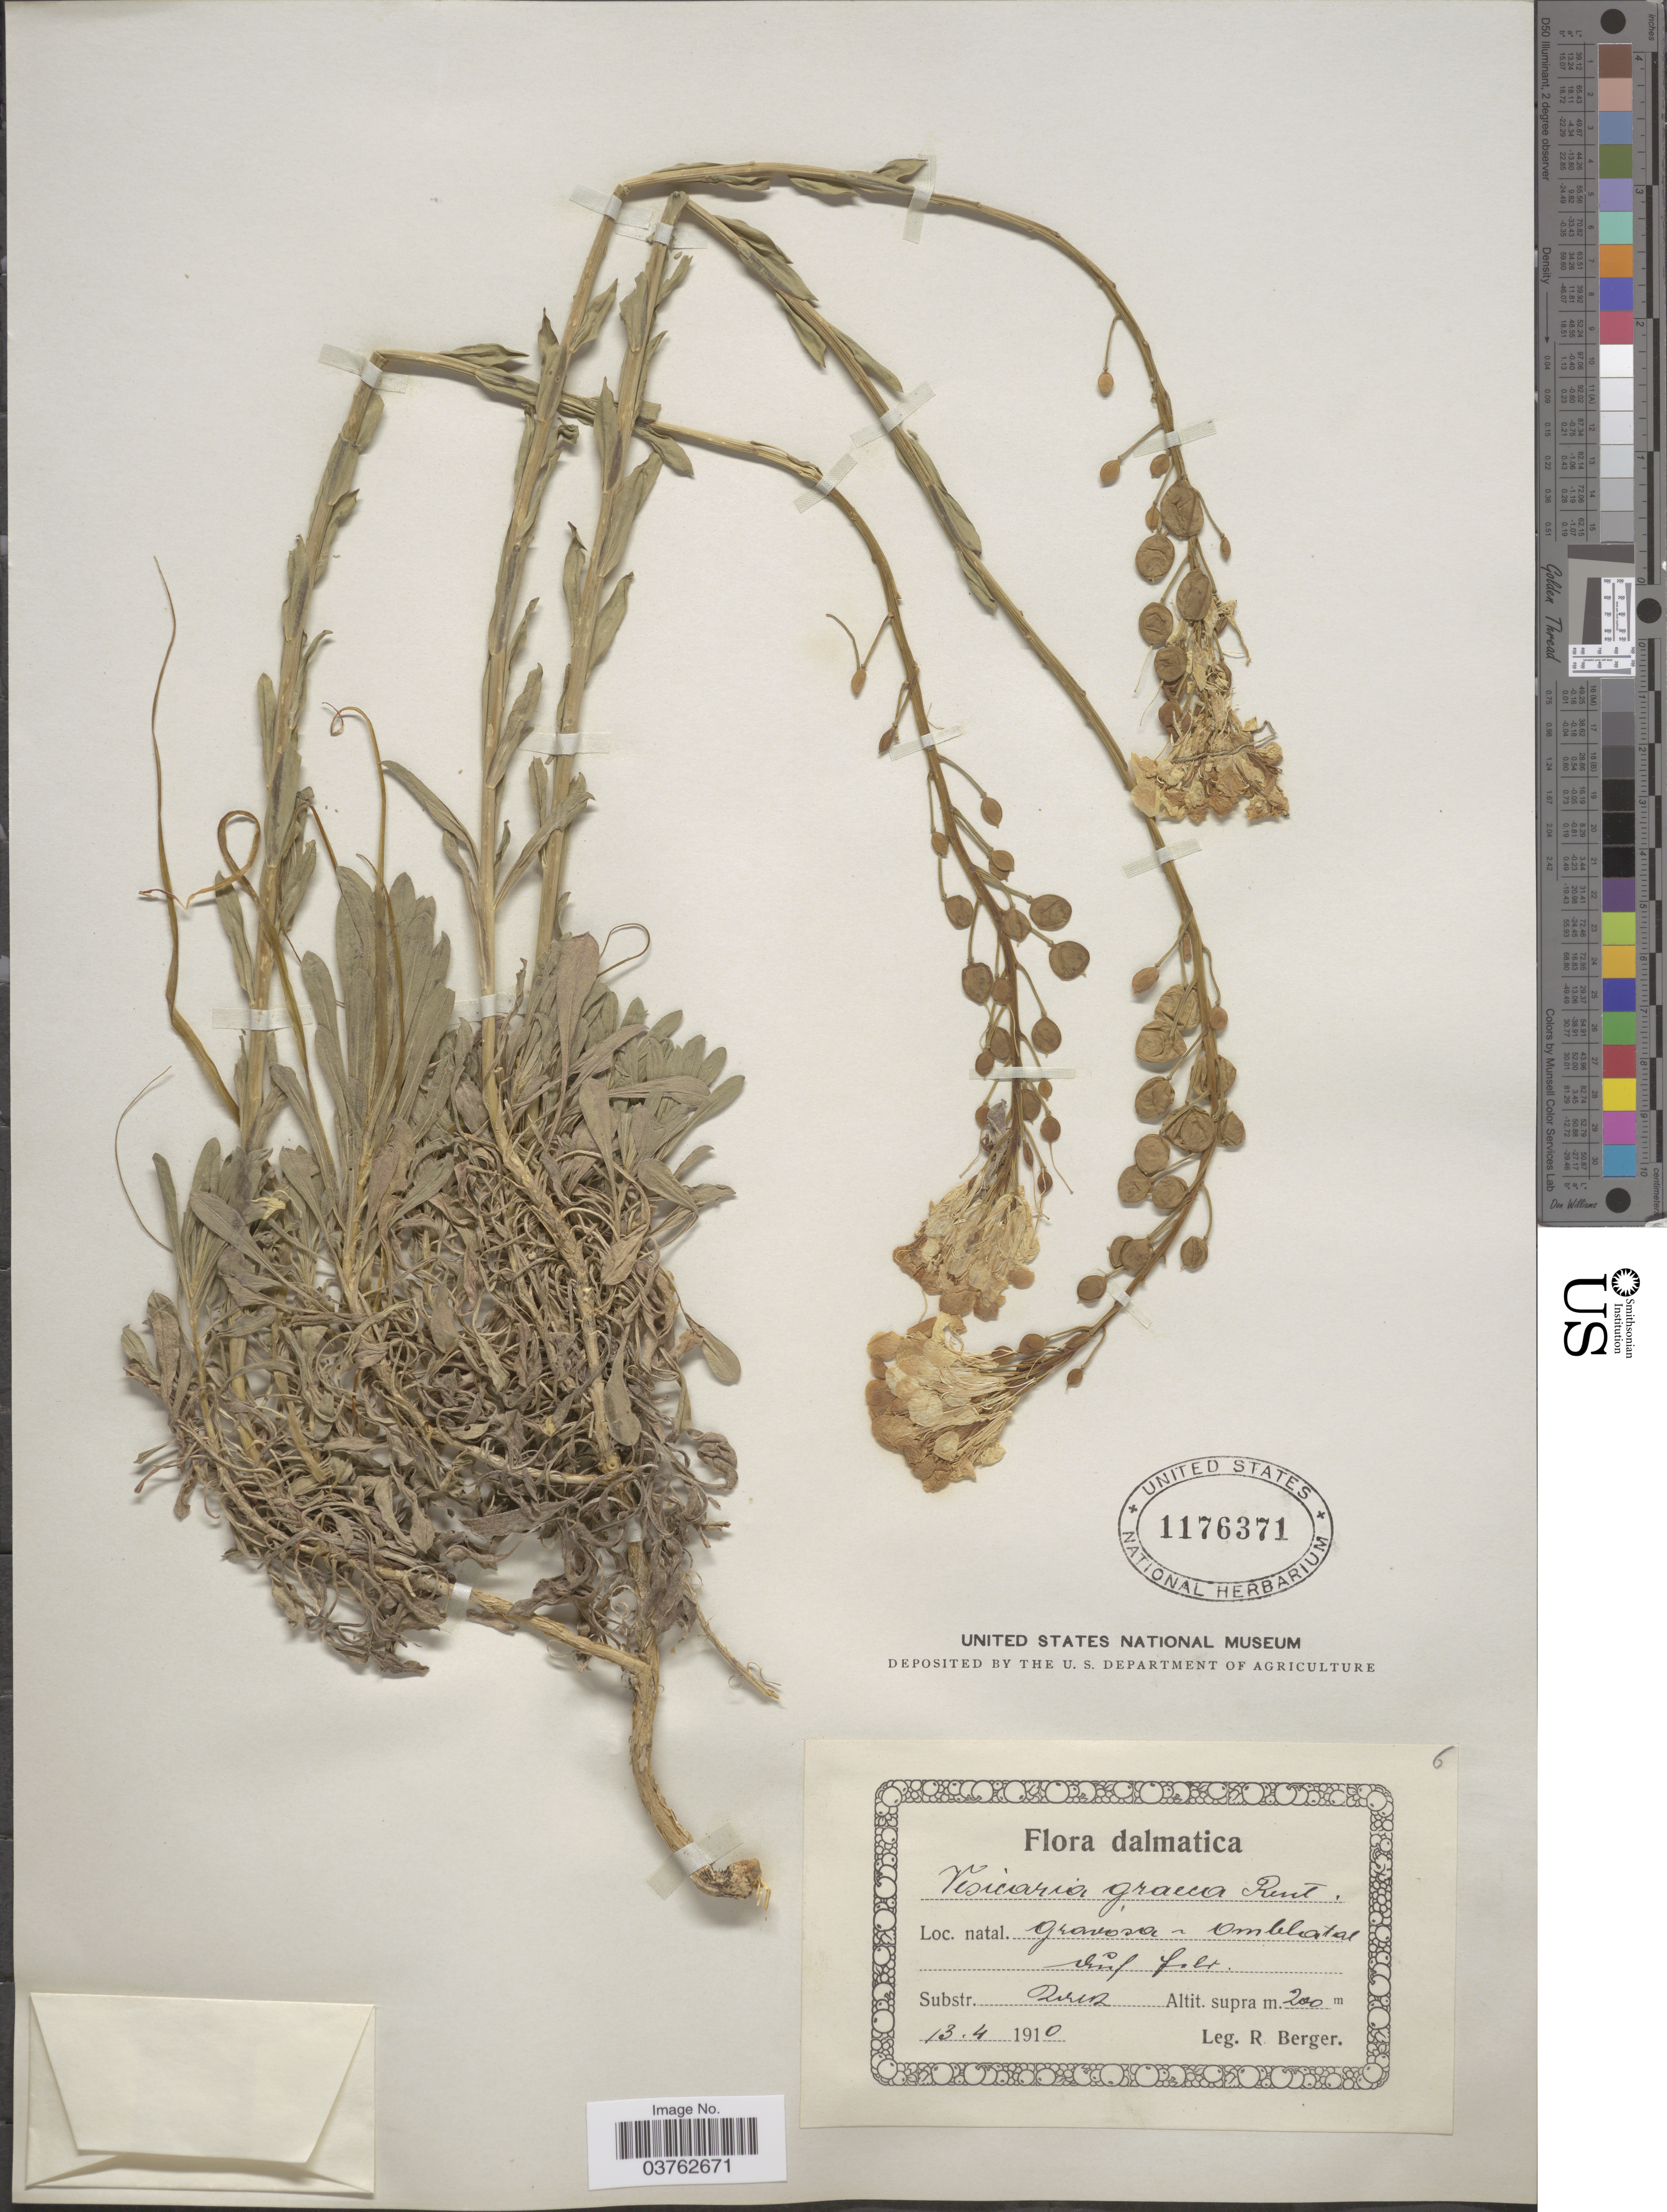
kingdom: Plantae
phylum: Tracheophyta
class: Magnoliopsida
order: Brassicales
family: Brassicaceae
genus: Physaria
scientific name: Physaria graeca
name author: Reut.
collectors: R. Berger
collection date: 1910-04-13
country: Croatia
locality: Dalmatica. Natal. Gravosa Ombhatal [illegible text] folst. Substr. [illegible text].[interpreted]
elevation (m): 200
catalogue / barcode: US 1176371